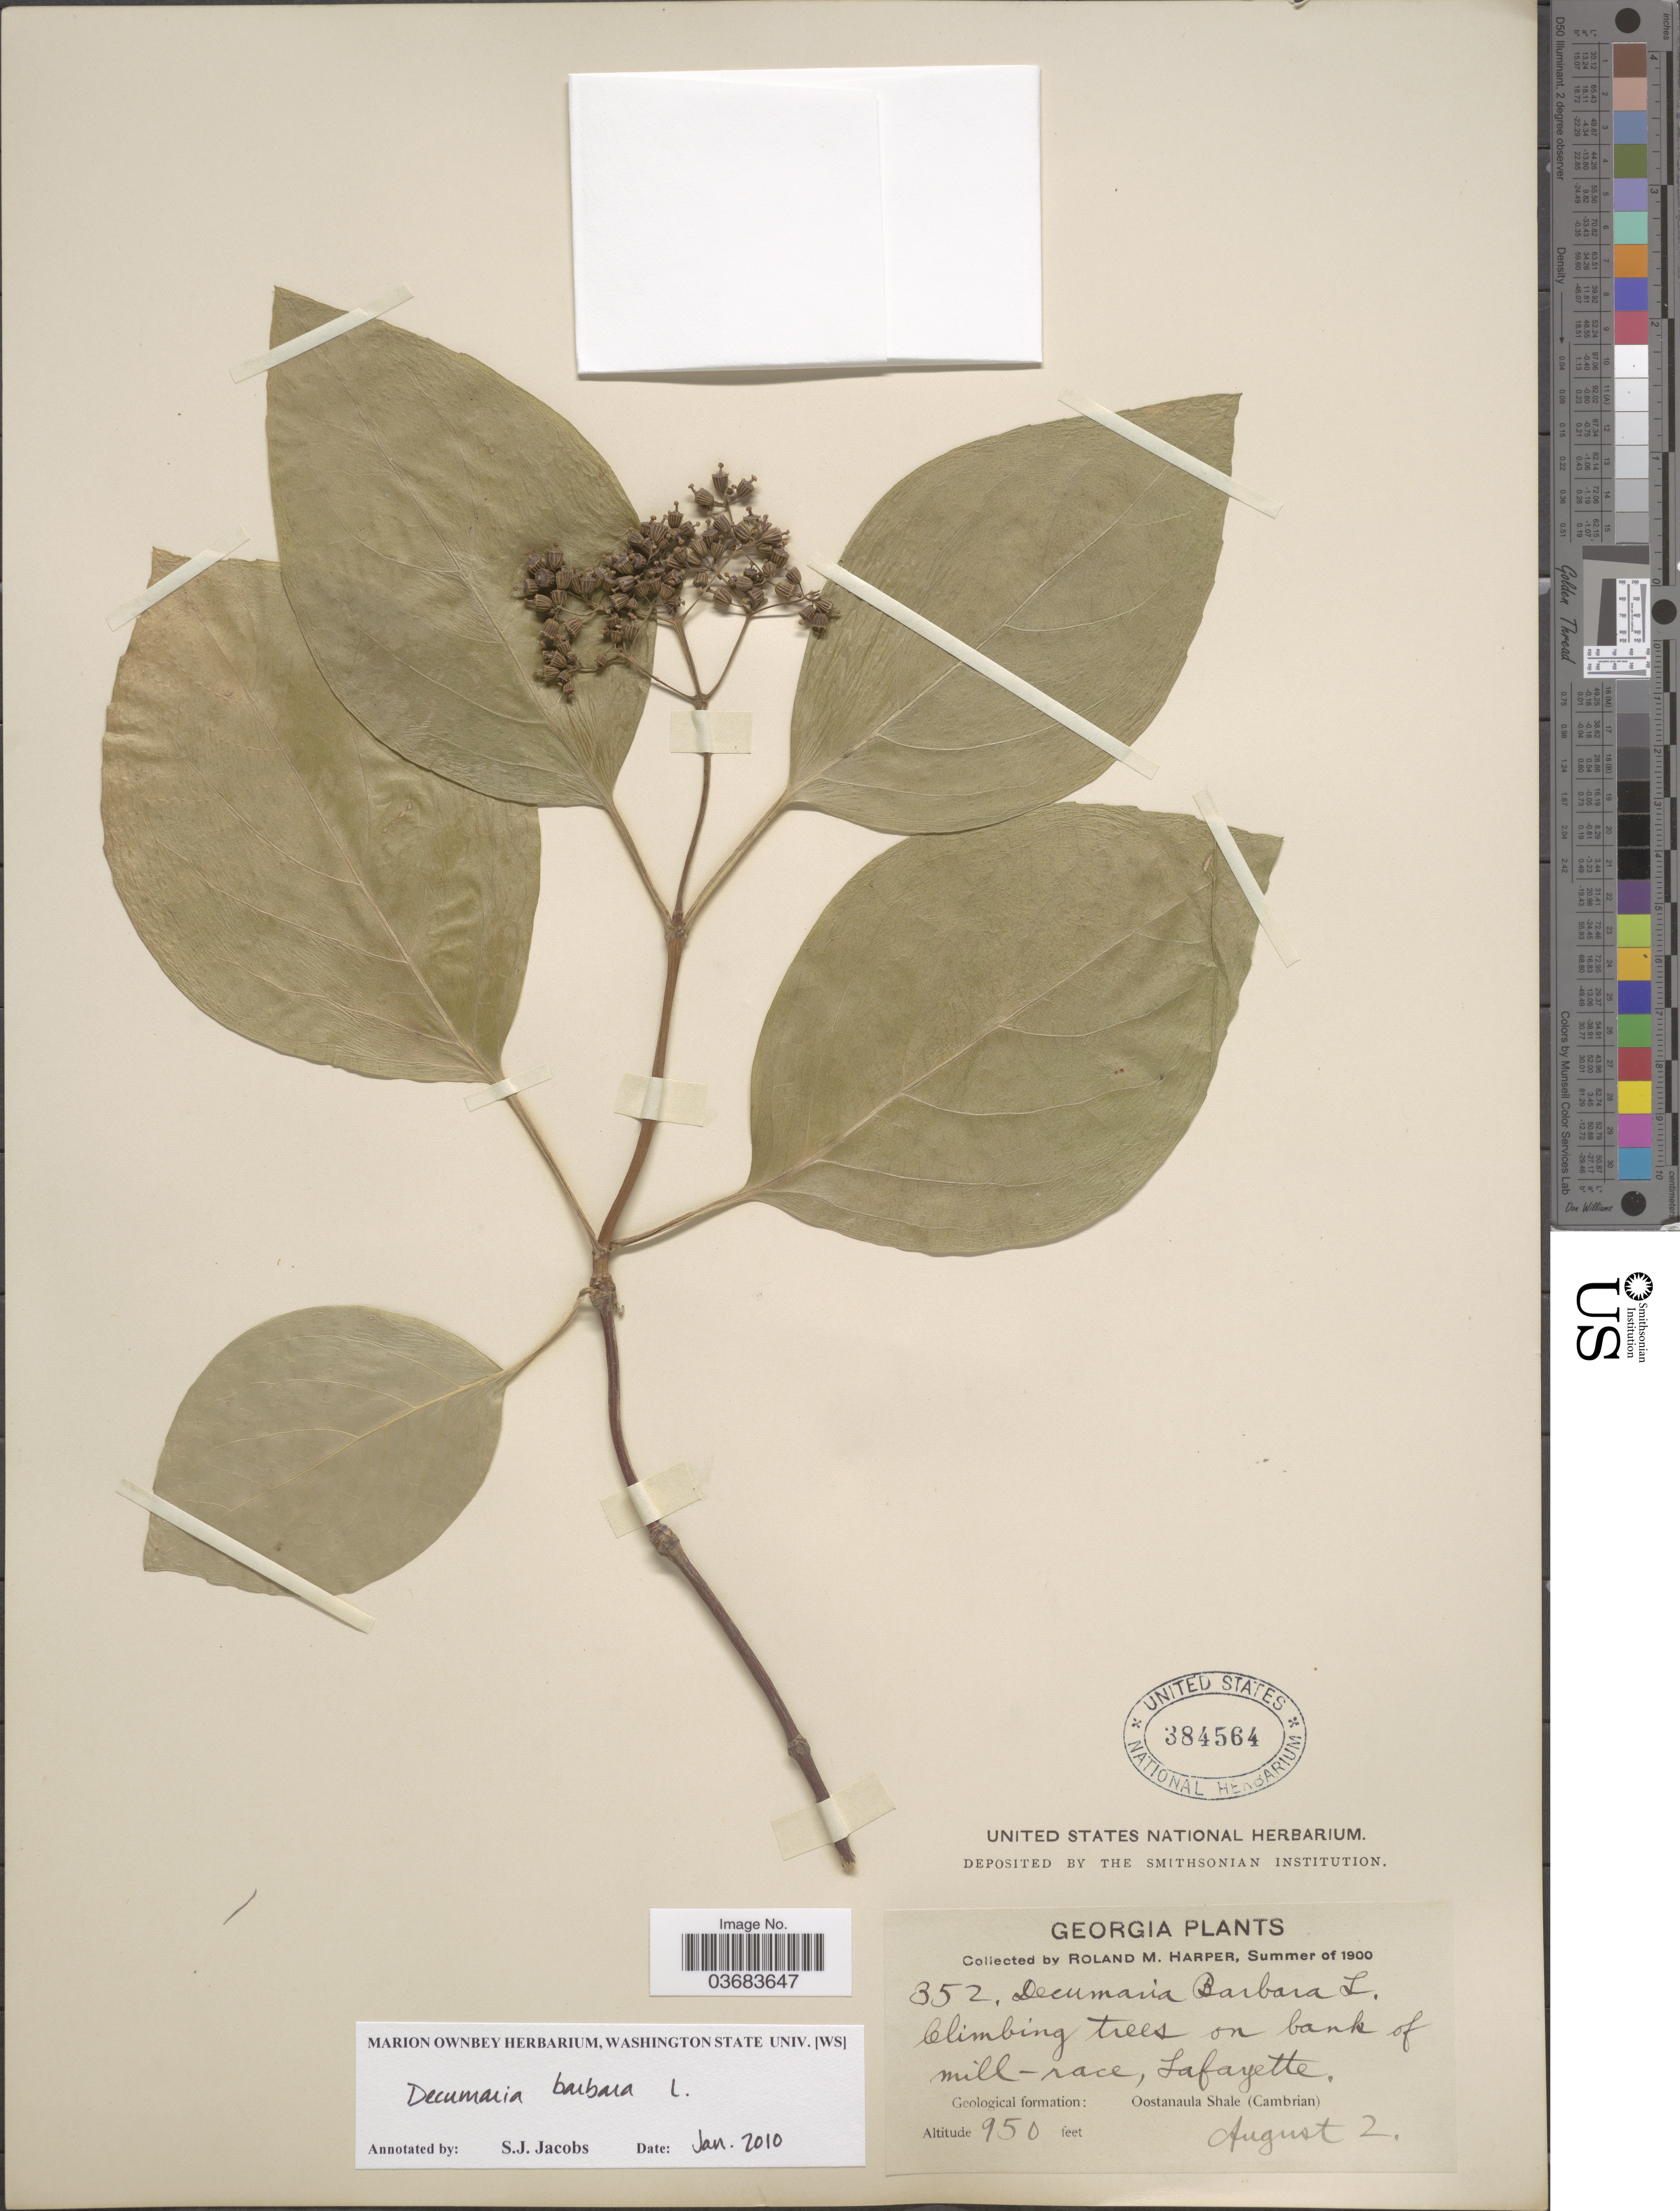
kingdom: Plantae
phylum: Tracheophyta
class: Magnoliopsida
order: Cornales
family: Hydrangeaceae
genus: Hydrangea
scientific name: Hydrangea barbara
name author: (L.) Bernd Schulz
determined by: Strong, Mark T., (BOT), Smithsonian Institution - National Museum of Natural History (UNITED STATES)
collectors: R. M. Harper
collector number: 352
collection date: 1900-08-02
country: United States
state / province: Georgia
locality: Climbing trees on bank of mill-race, Lafayette. Geological formation: Oostanaula Shale (Cambrian).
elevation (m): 290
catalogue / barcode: US 384564